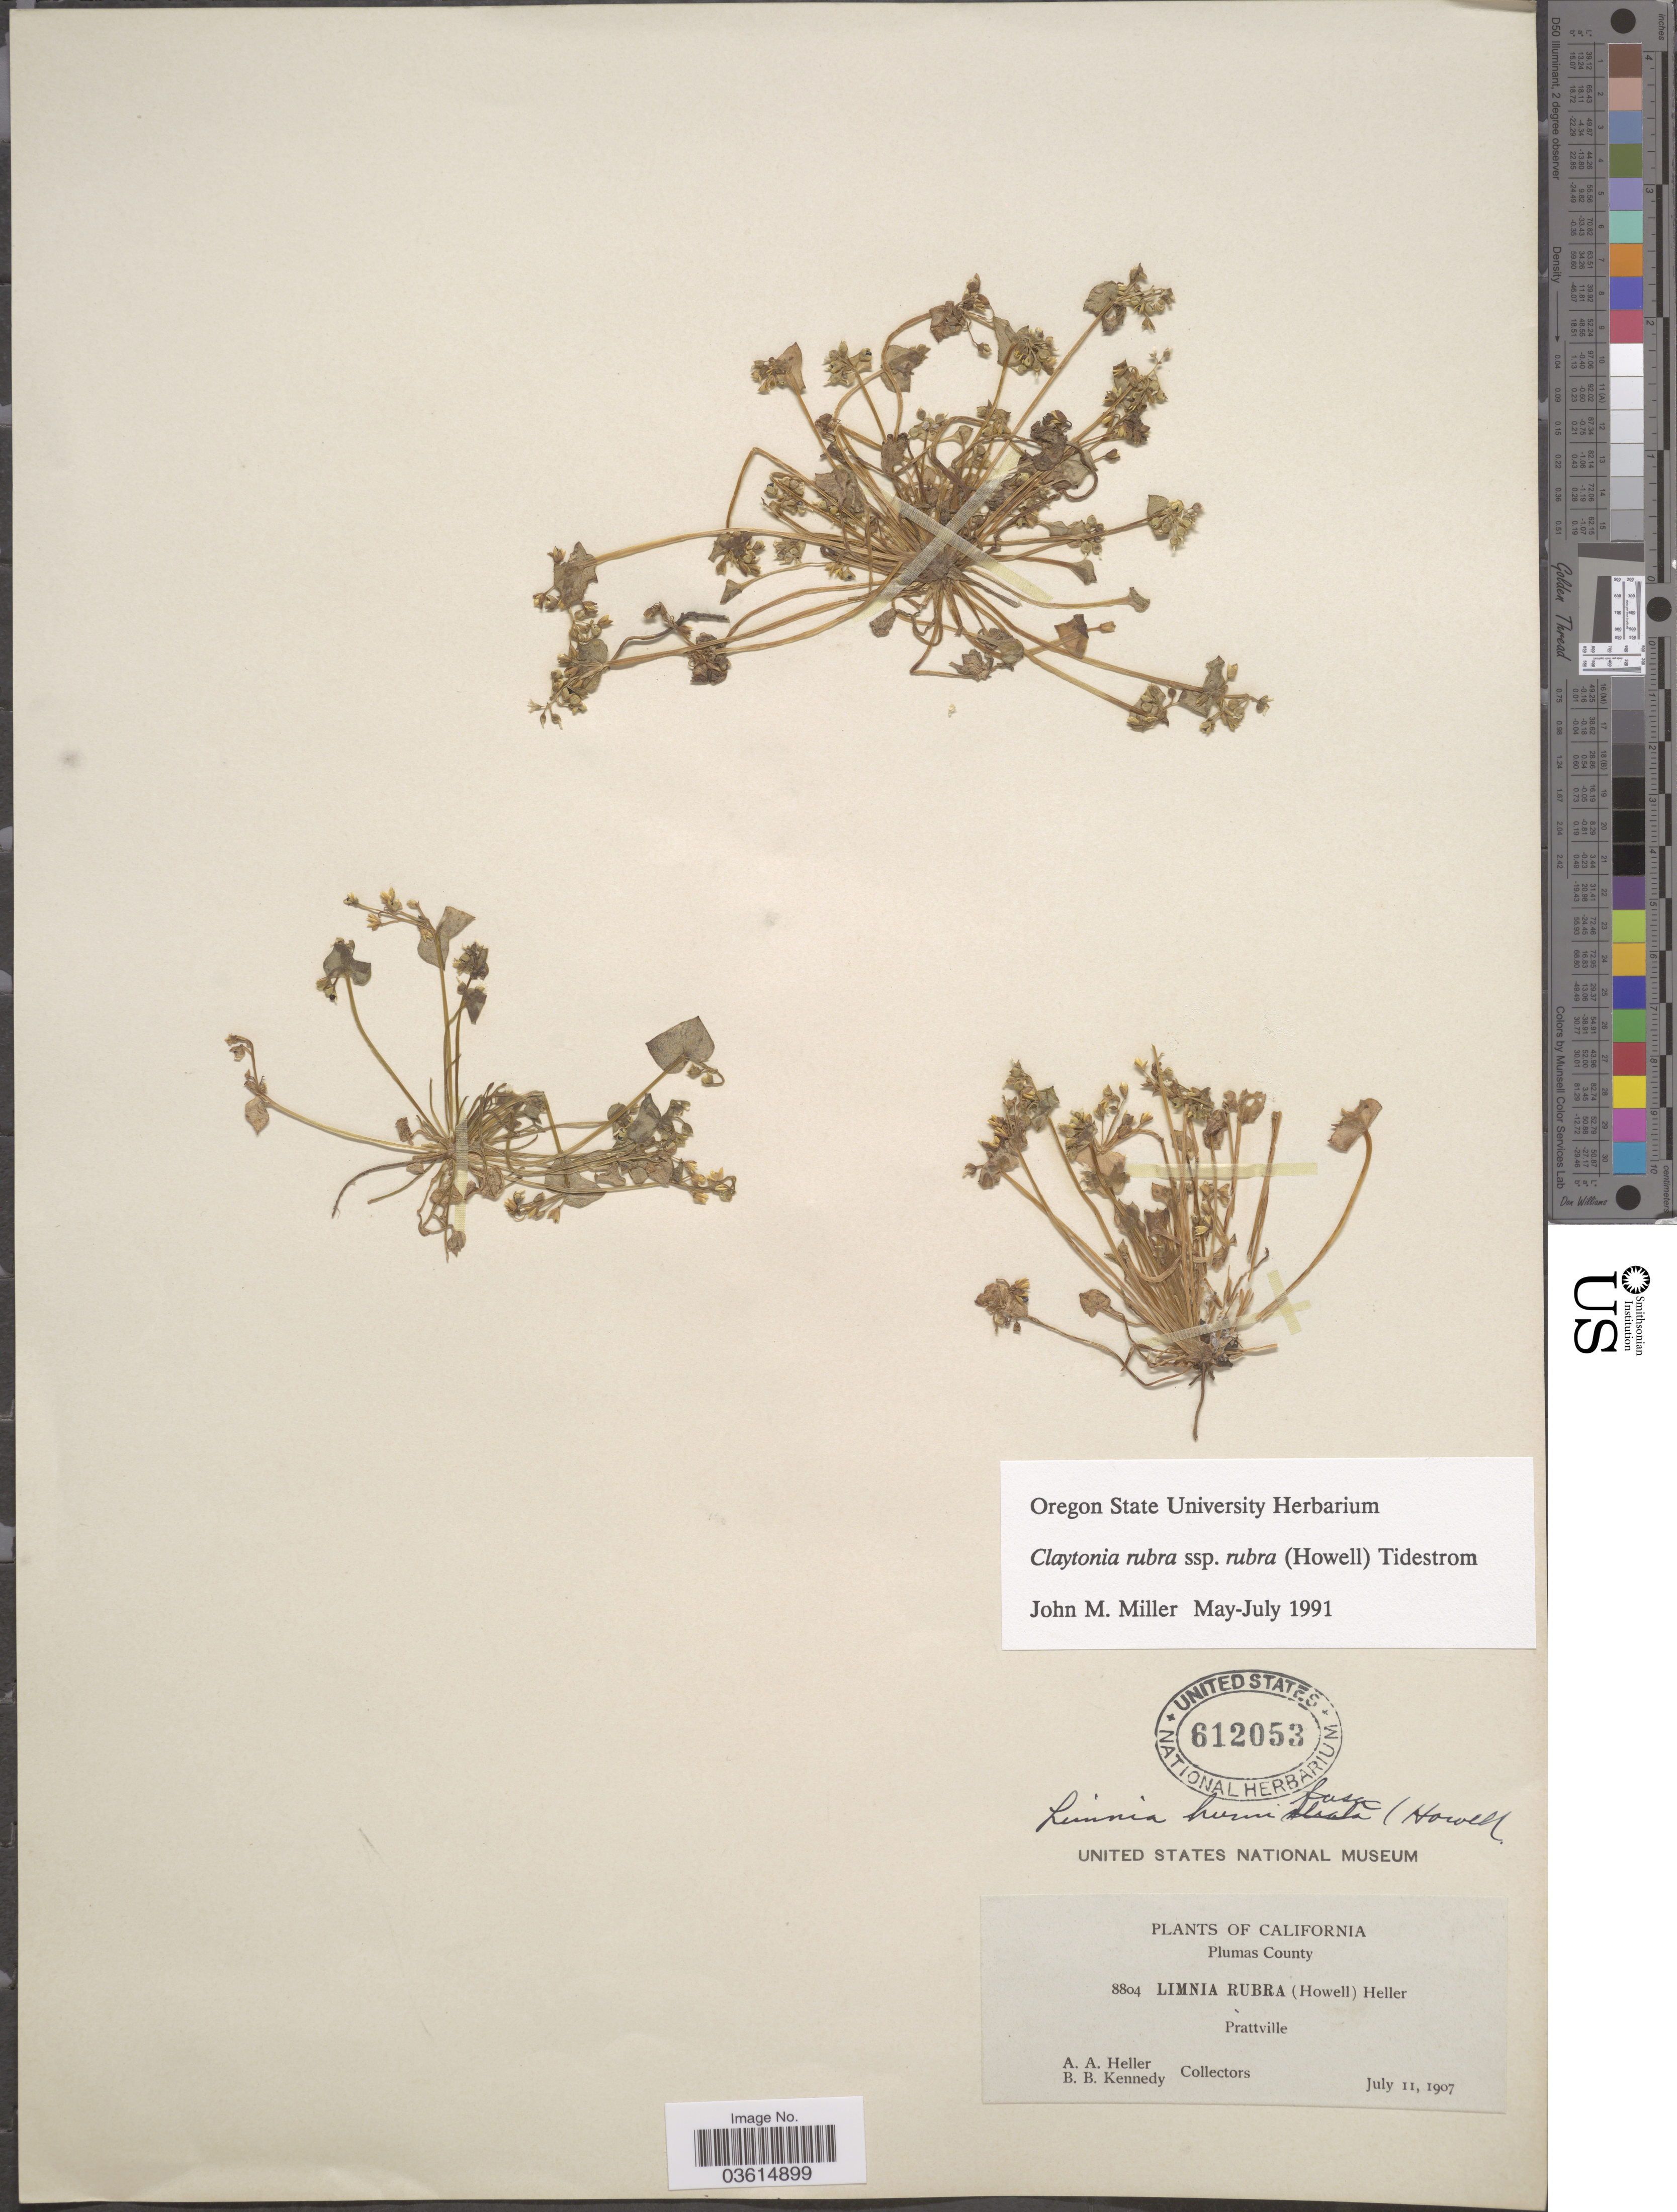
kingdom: Plantae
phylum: Tracheophyta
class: Magnoliopsida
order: Caryophyllales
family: Montiaceae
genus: Claytonia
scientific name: Claytonia rubra subsp. rubra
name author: (Howell) Tidestr.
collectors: A. A. Heller & B. Kennedy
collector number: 8804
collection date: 1907-07-11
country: United States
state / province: California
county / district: Plumas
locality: Plumas County. Prattville.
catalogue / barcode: US 612053